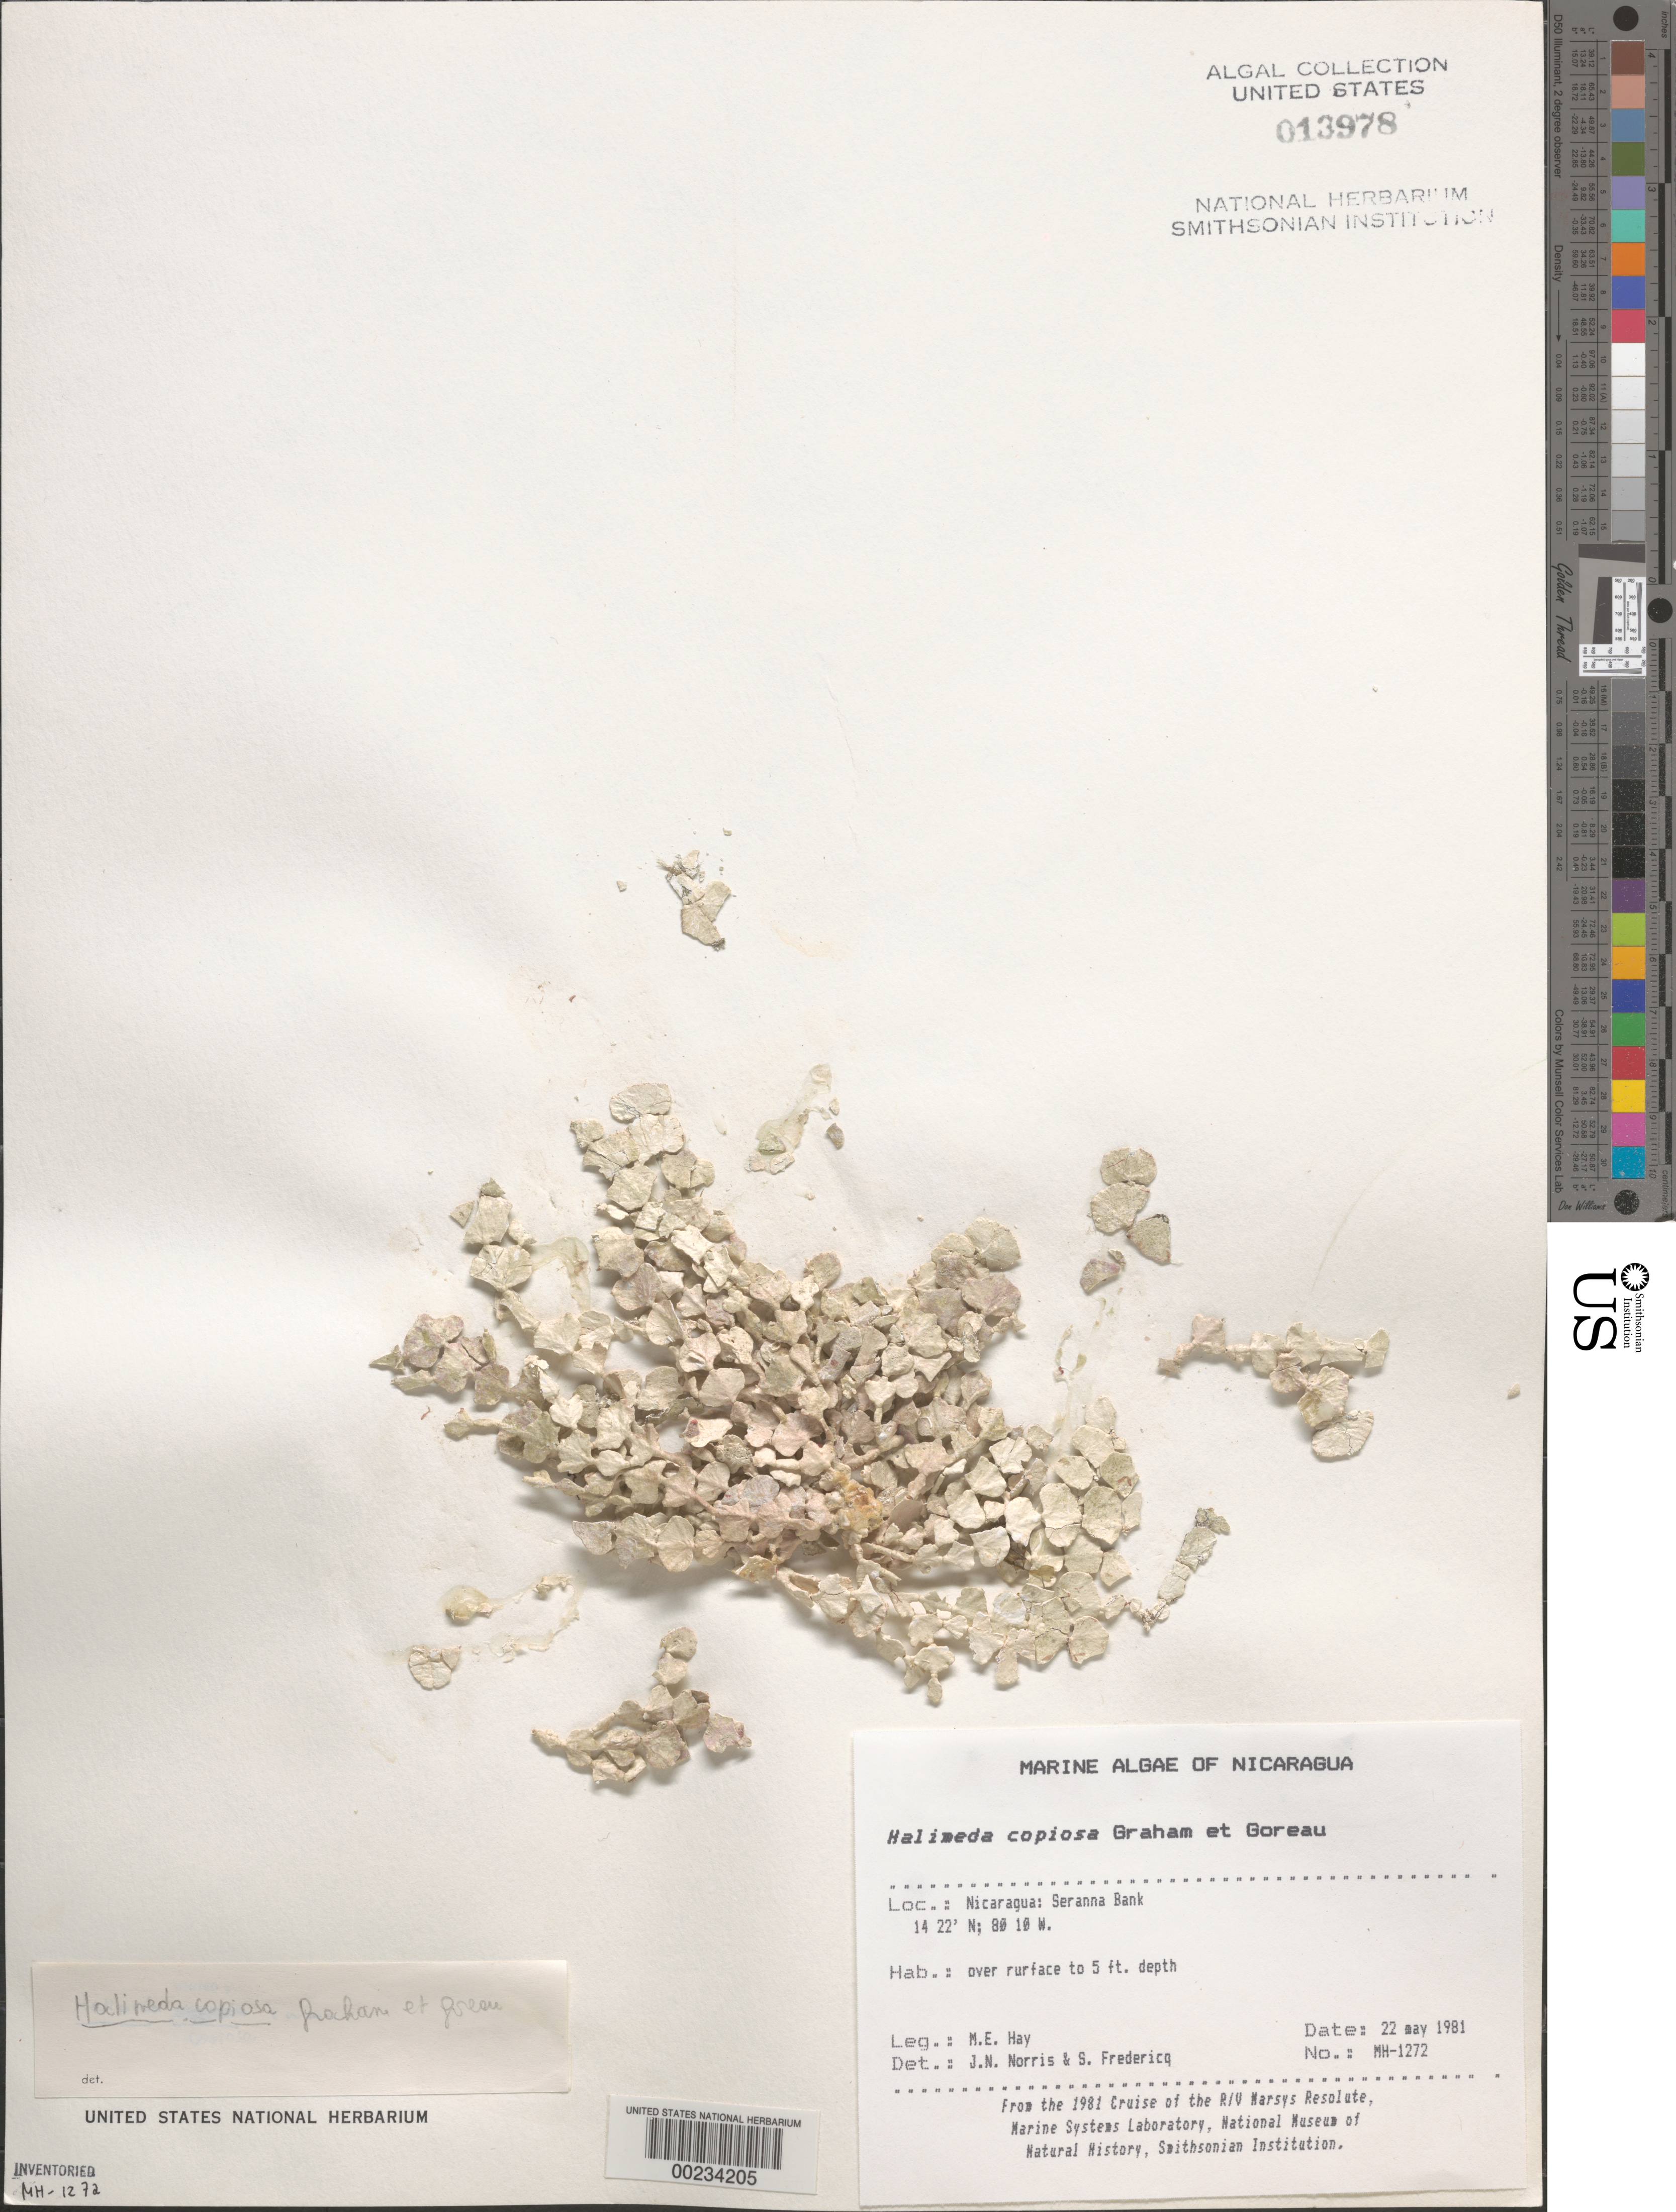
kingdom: Plantae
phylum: Chlorophyta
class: Ulvophyceae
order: Bryopsidales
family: Halimedaceae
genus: Halimeda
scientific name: Halimeda copiosa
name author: Goreau & E.A. Graham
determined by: Norris, J. N.; Fredericq, S.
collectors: M. E. Hay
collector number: MEH-1272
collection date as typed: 22 May 1981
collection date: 1981-05-22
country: Nicaragua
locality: Seranna bank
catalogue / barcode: US 13978